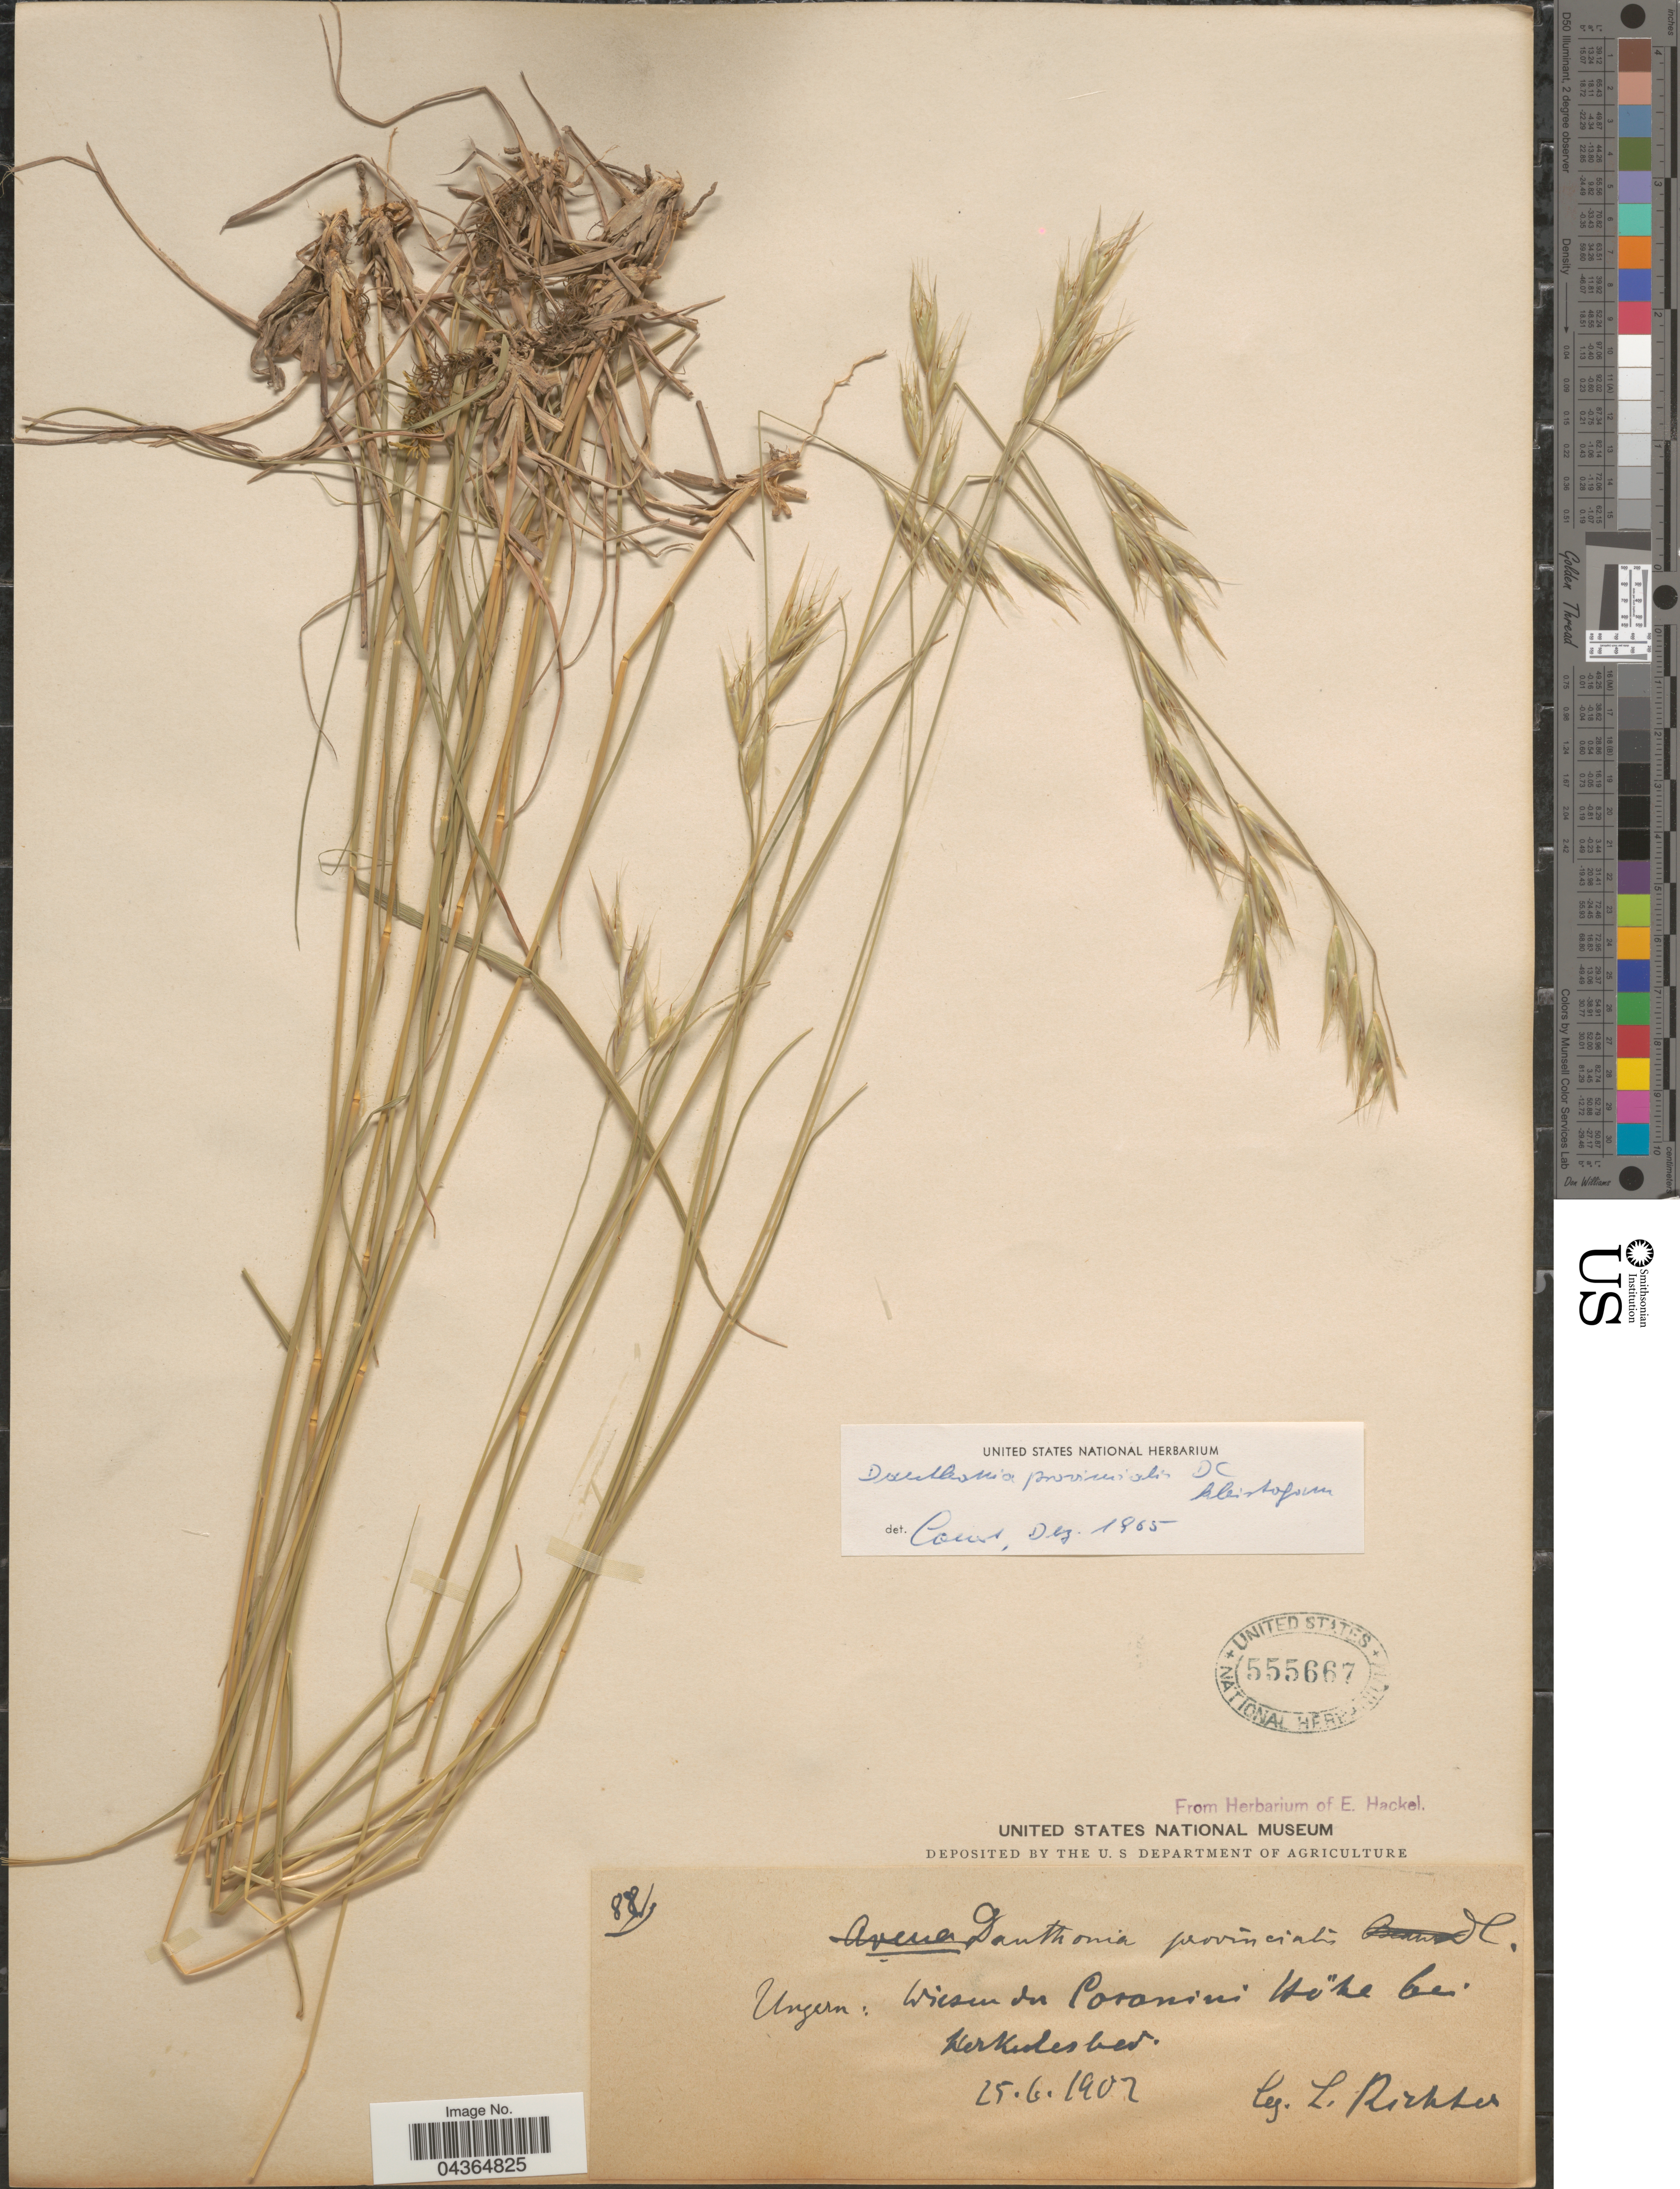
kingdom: Plantae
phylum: Tracheophyta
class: Liliopsida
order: Poales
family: Poaceae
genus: Danthonia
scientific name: Danthonia alpina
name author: Vest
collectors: L. Richter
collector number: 88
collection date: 1907-06-25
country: Romania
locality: Ungarn: Wiesen du Coronini Höhe bei Herkulesbad.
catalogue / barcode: US 555667